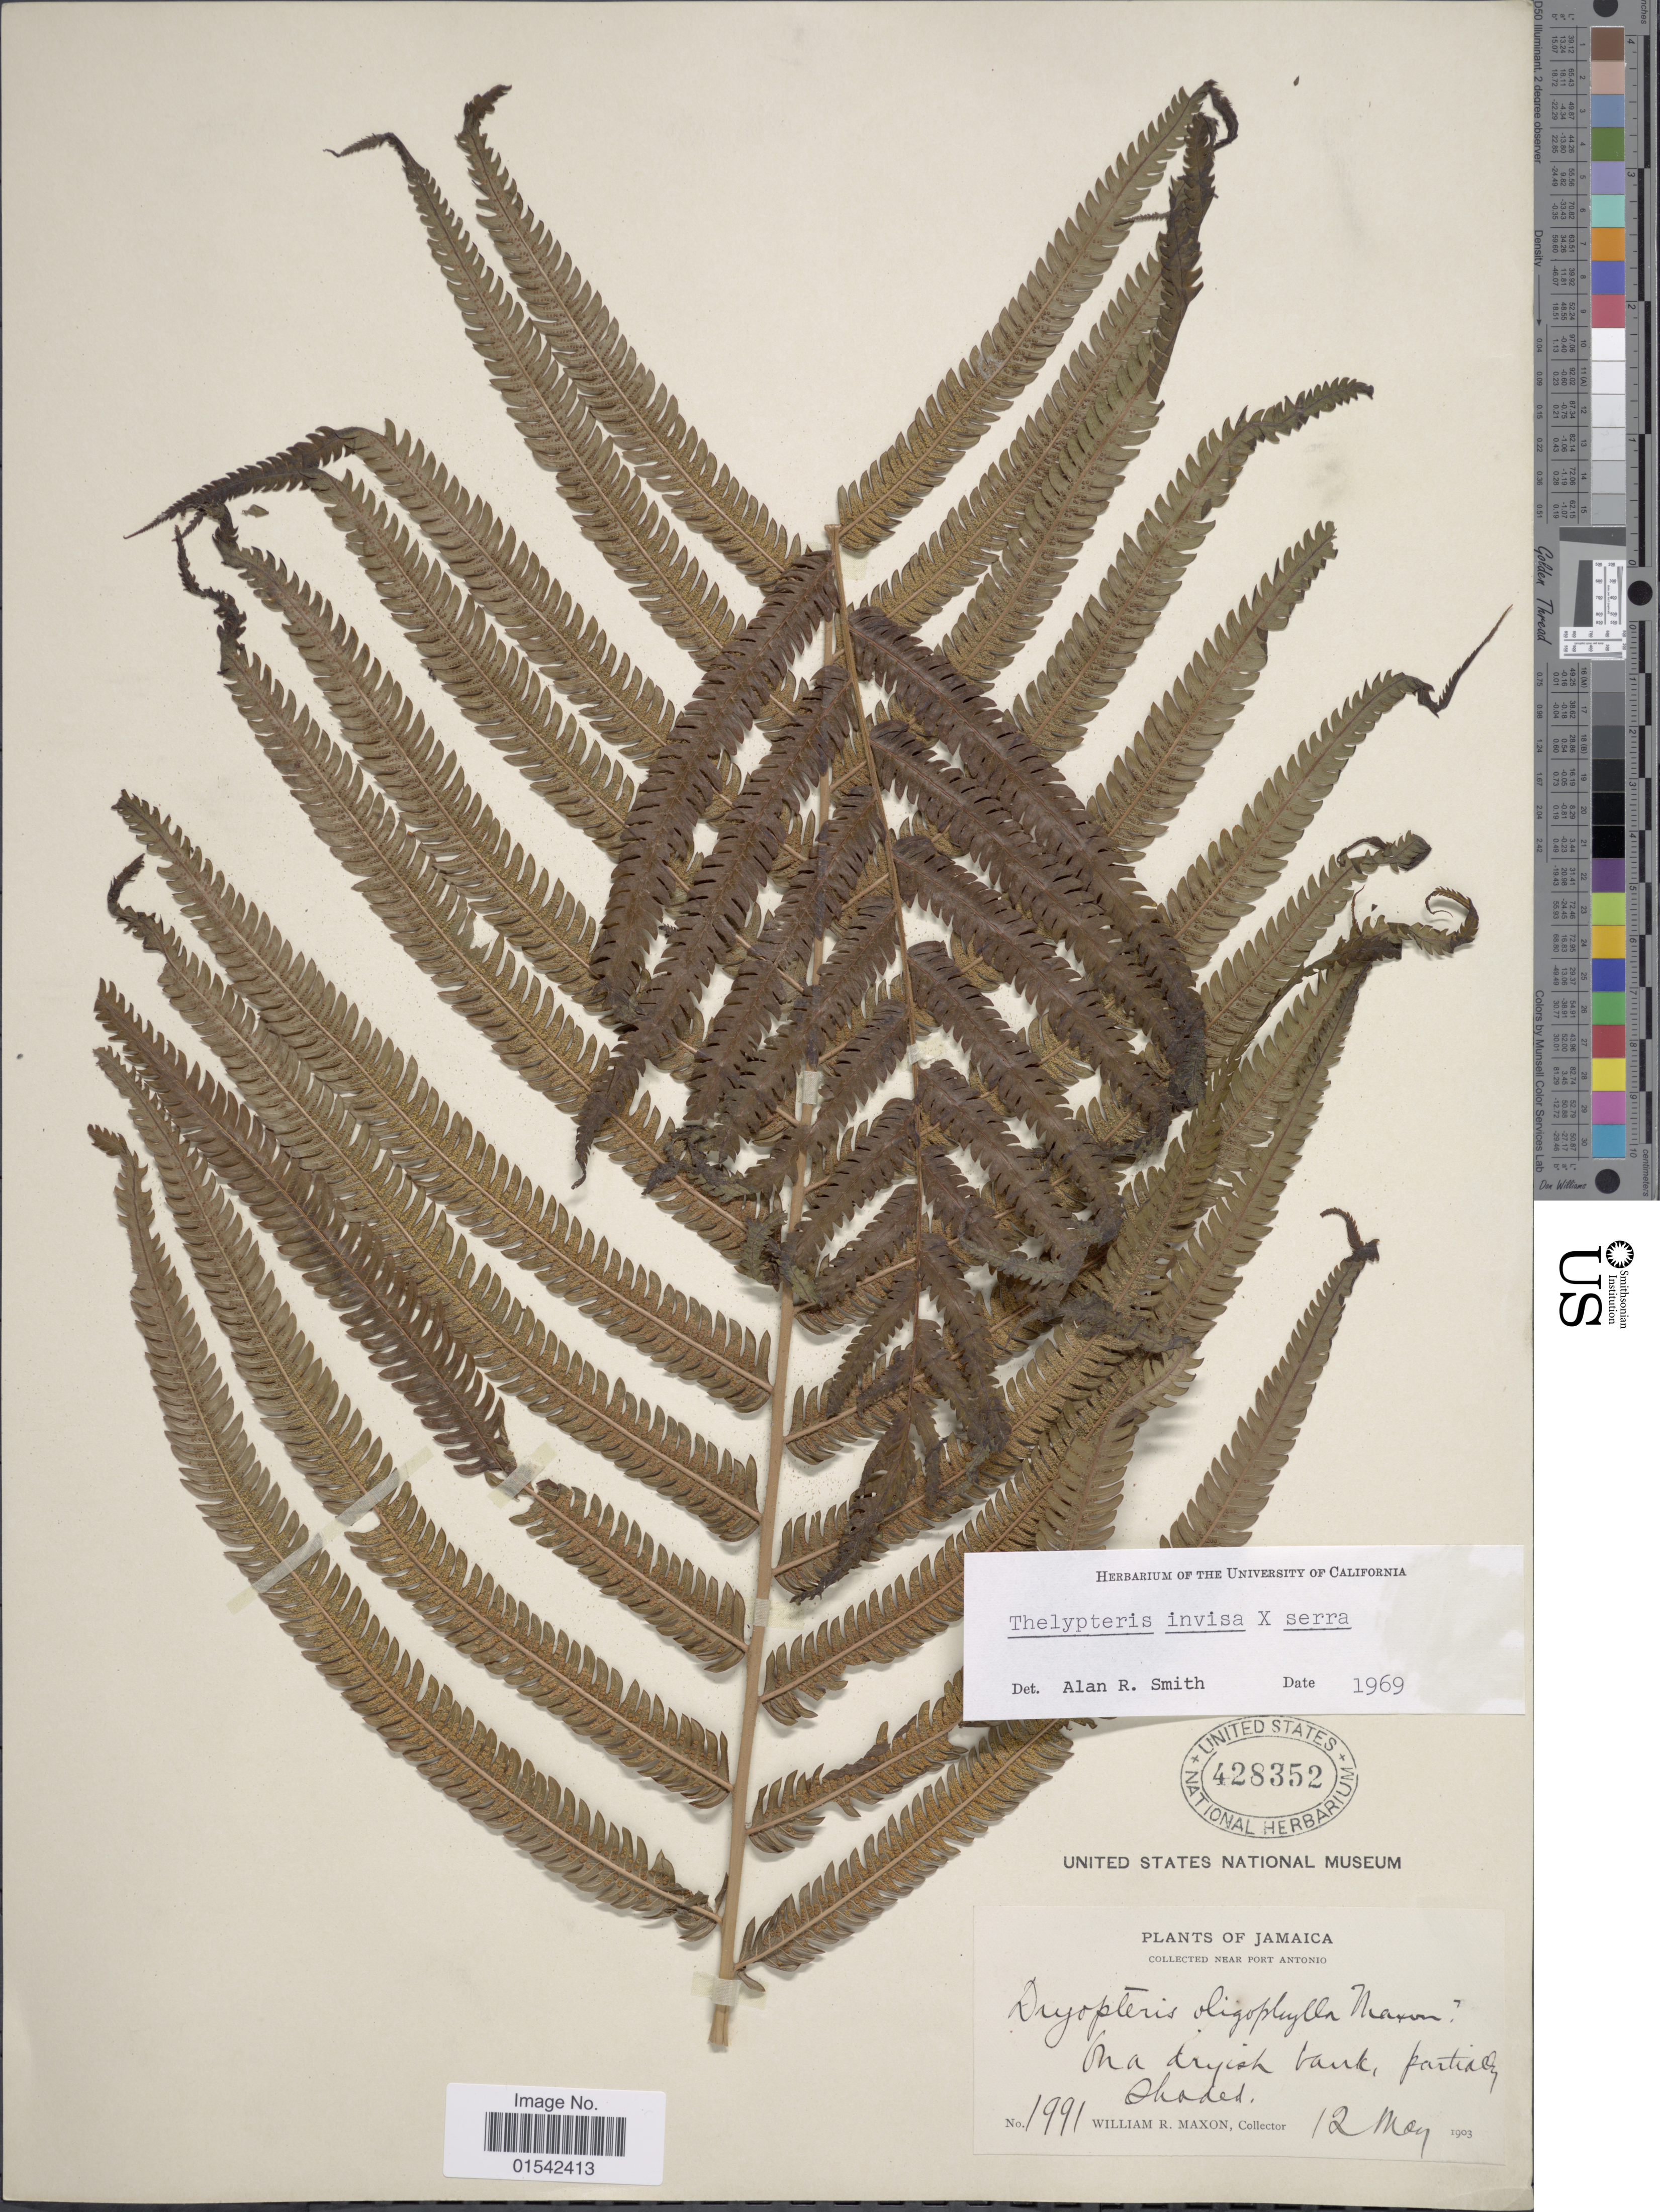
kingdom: Plantae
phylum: Tracheophyta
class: Polypodiopsida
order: Polypodiales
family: Thelypteridaceae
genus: Cyclosorus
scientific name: x C. serra (Sw.) Farw.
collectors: W. R. Maxon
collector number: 1991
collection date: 1903-05-12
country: Jamaica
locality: Near Port Antonio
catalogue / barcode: US 428352